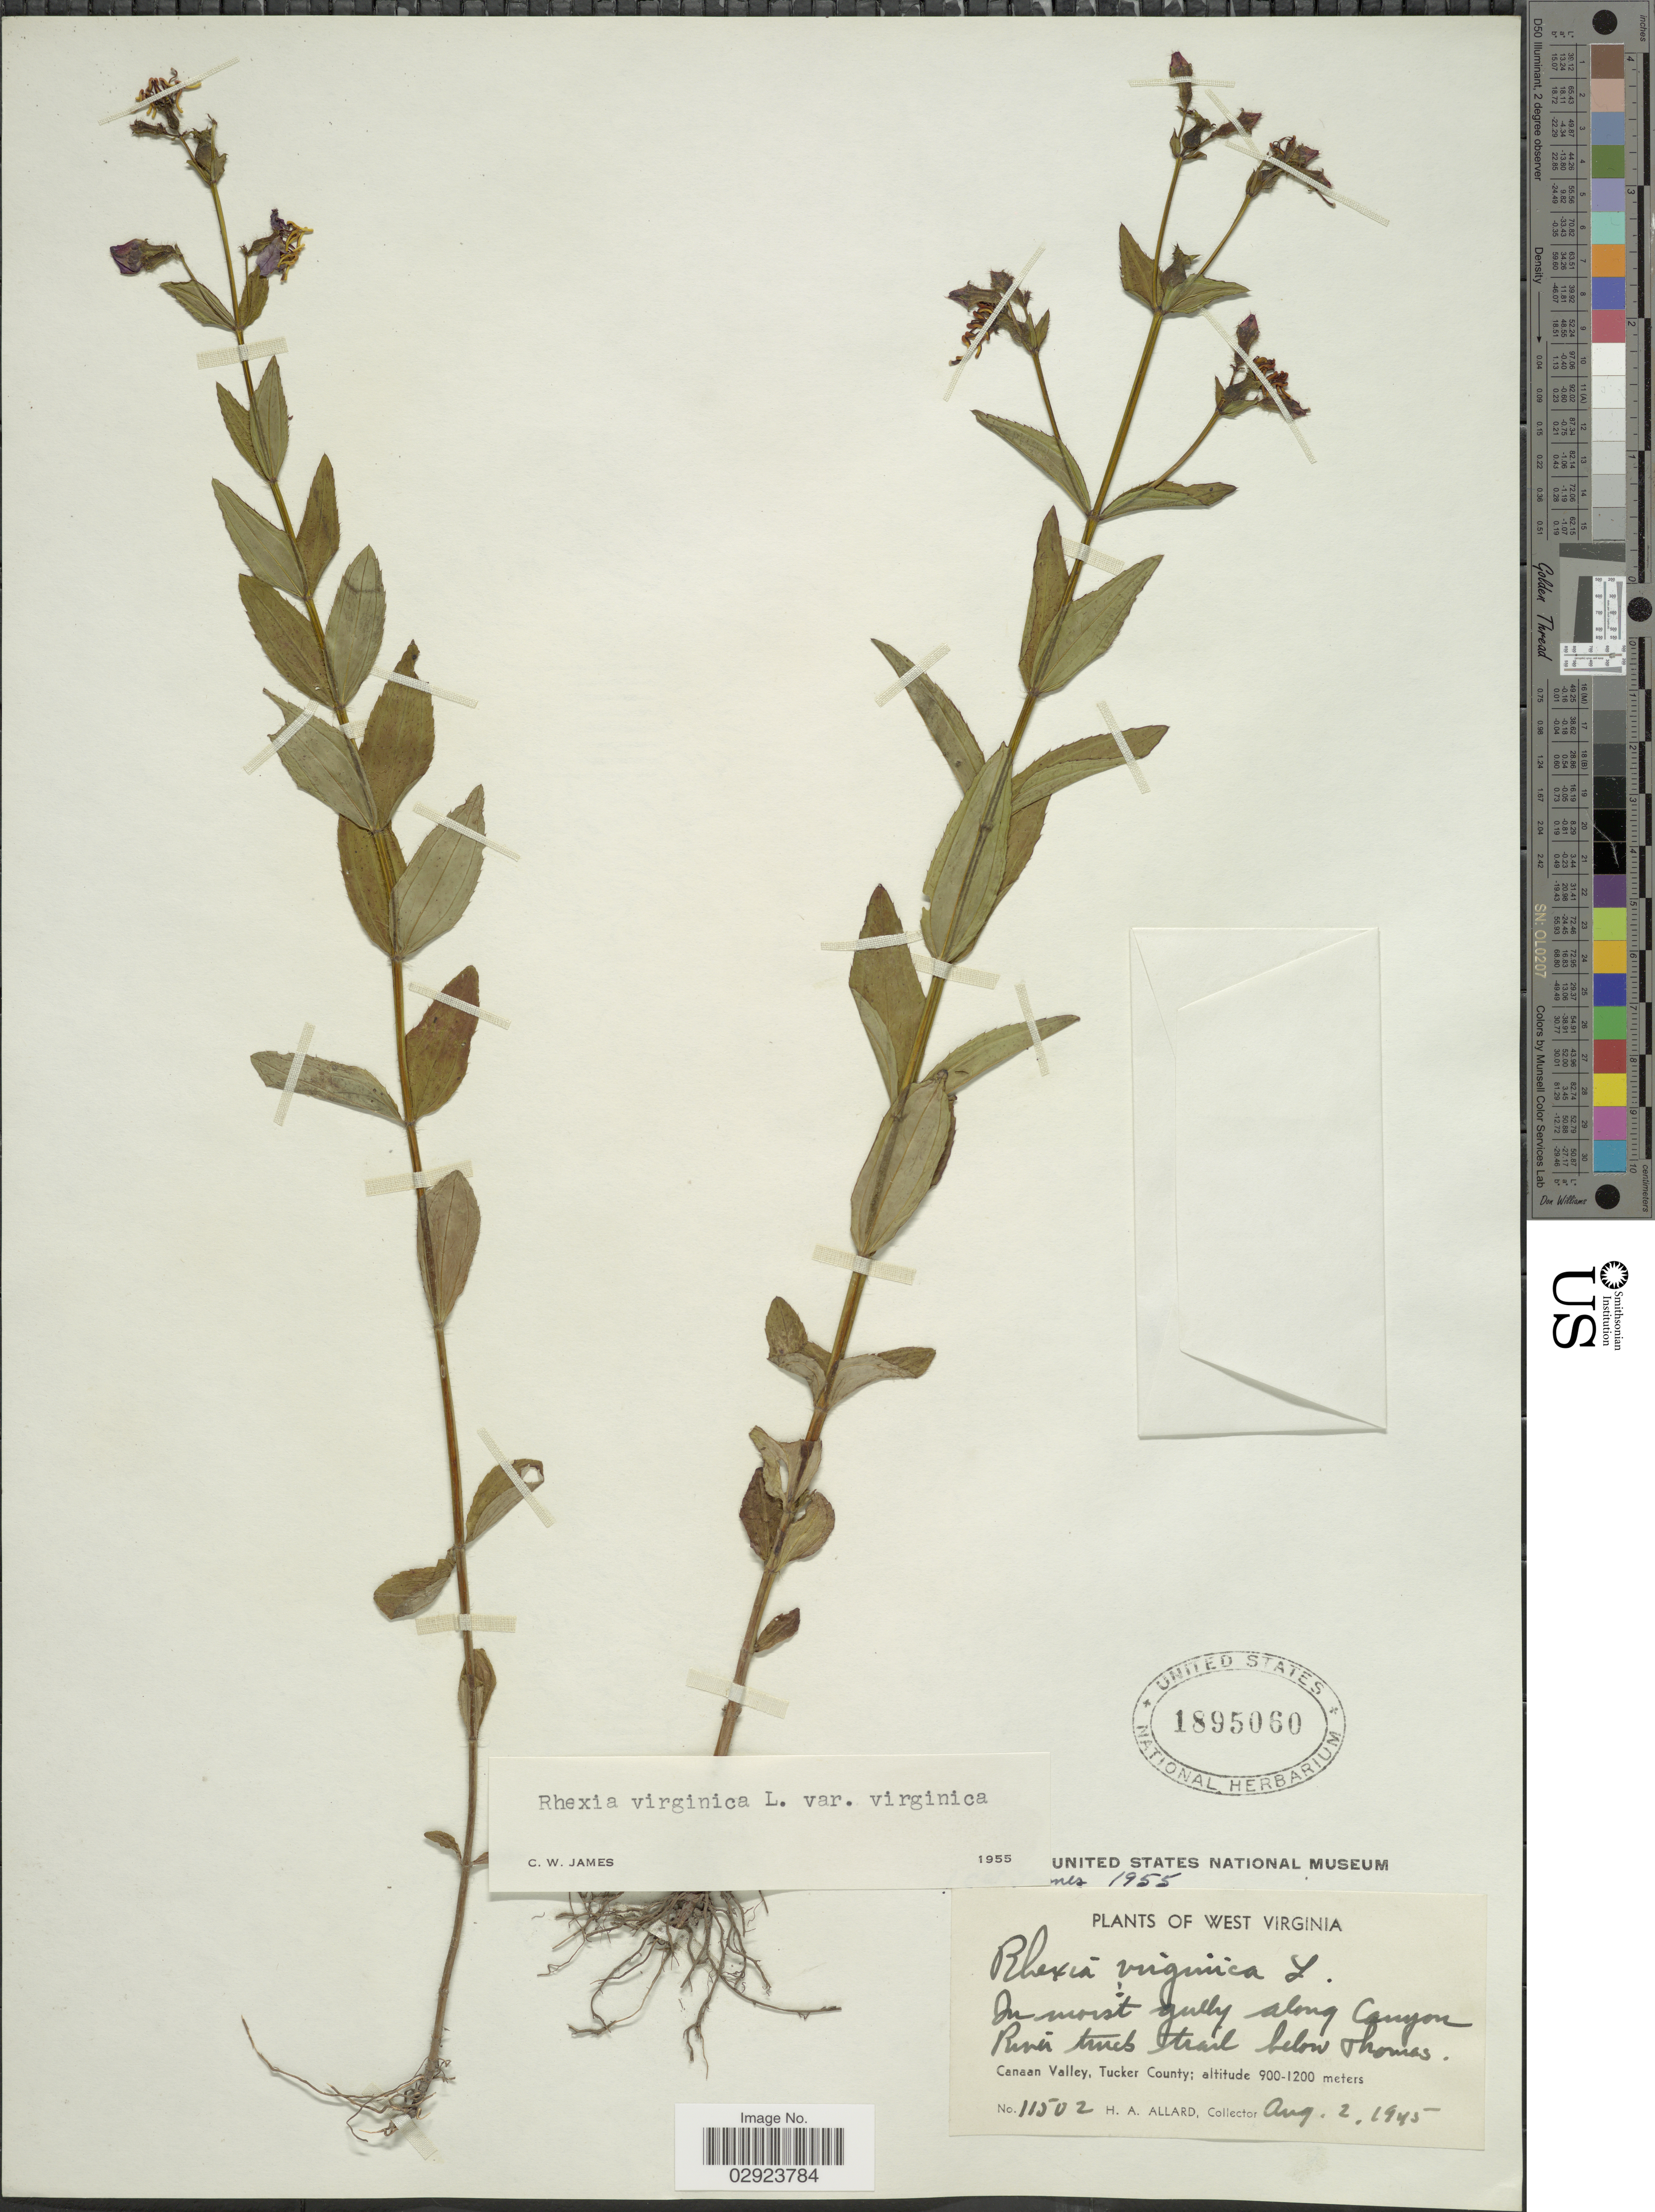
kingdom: Plantae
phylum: Tracheophyta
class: Magnoliopsida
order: Myrtales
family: Melastomataceae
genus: Rhexia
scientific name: Rhexia virginica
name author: L.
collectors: H. A. Allard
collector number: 11502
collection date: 1945-08-02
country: United States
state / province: West Virginia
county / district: Tucker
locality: Along Canyon River truck trail below Thomas. Canaan Valley, Tucker County.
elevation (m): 900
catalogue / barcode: US 1895060